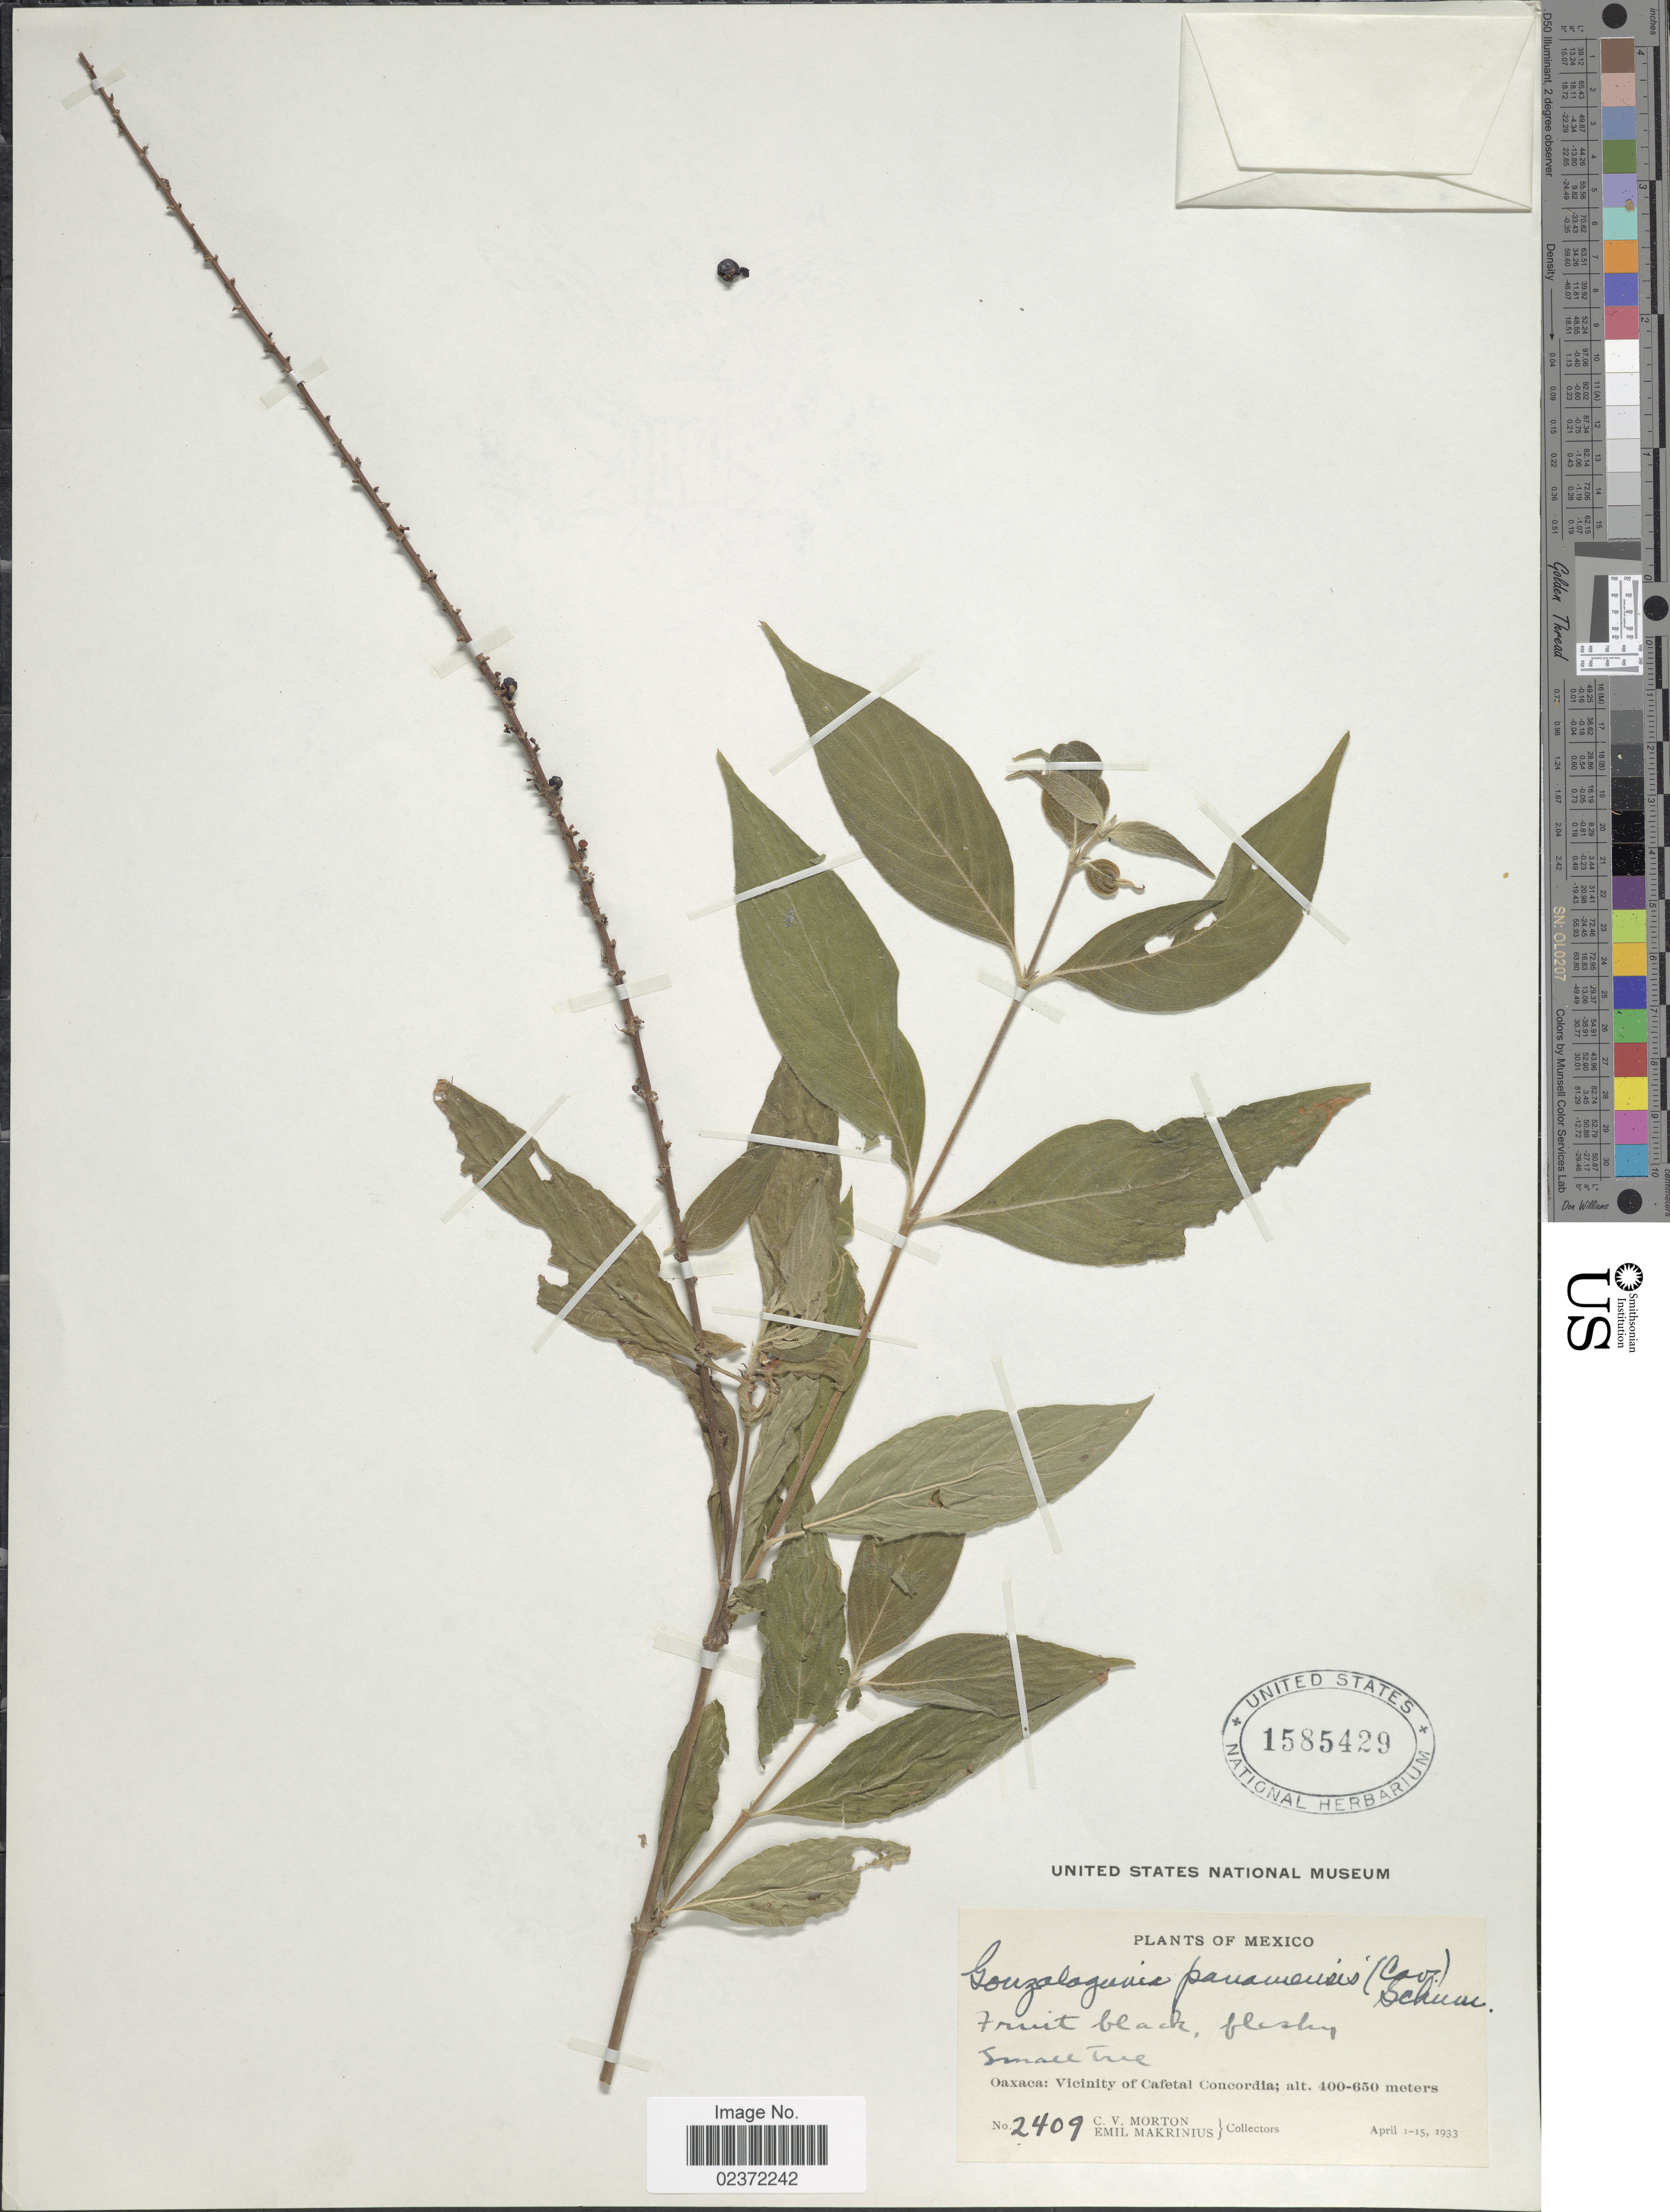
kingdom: Plantae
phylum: Tracheophyta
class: Magnoliopsida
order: Gentianales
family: Rubiaceae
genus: Gonzalagunia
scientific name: Gonzalagunia panamensis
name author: (Cav.) K. Schum.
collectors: C. V. Morton & E. Makrinius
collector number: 2409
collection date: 1933-04-01/1933-04-15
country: Mexico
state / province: Oaxaca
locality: Vicinity of Cafetal Concordia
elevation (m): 400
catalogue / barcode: US 1585429